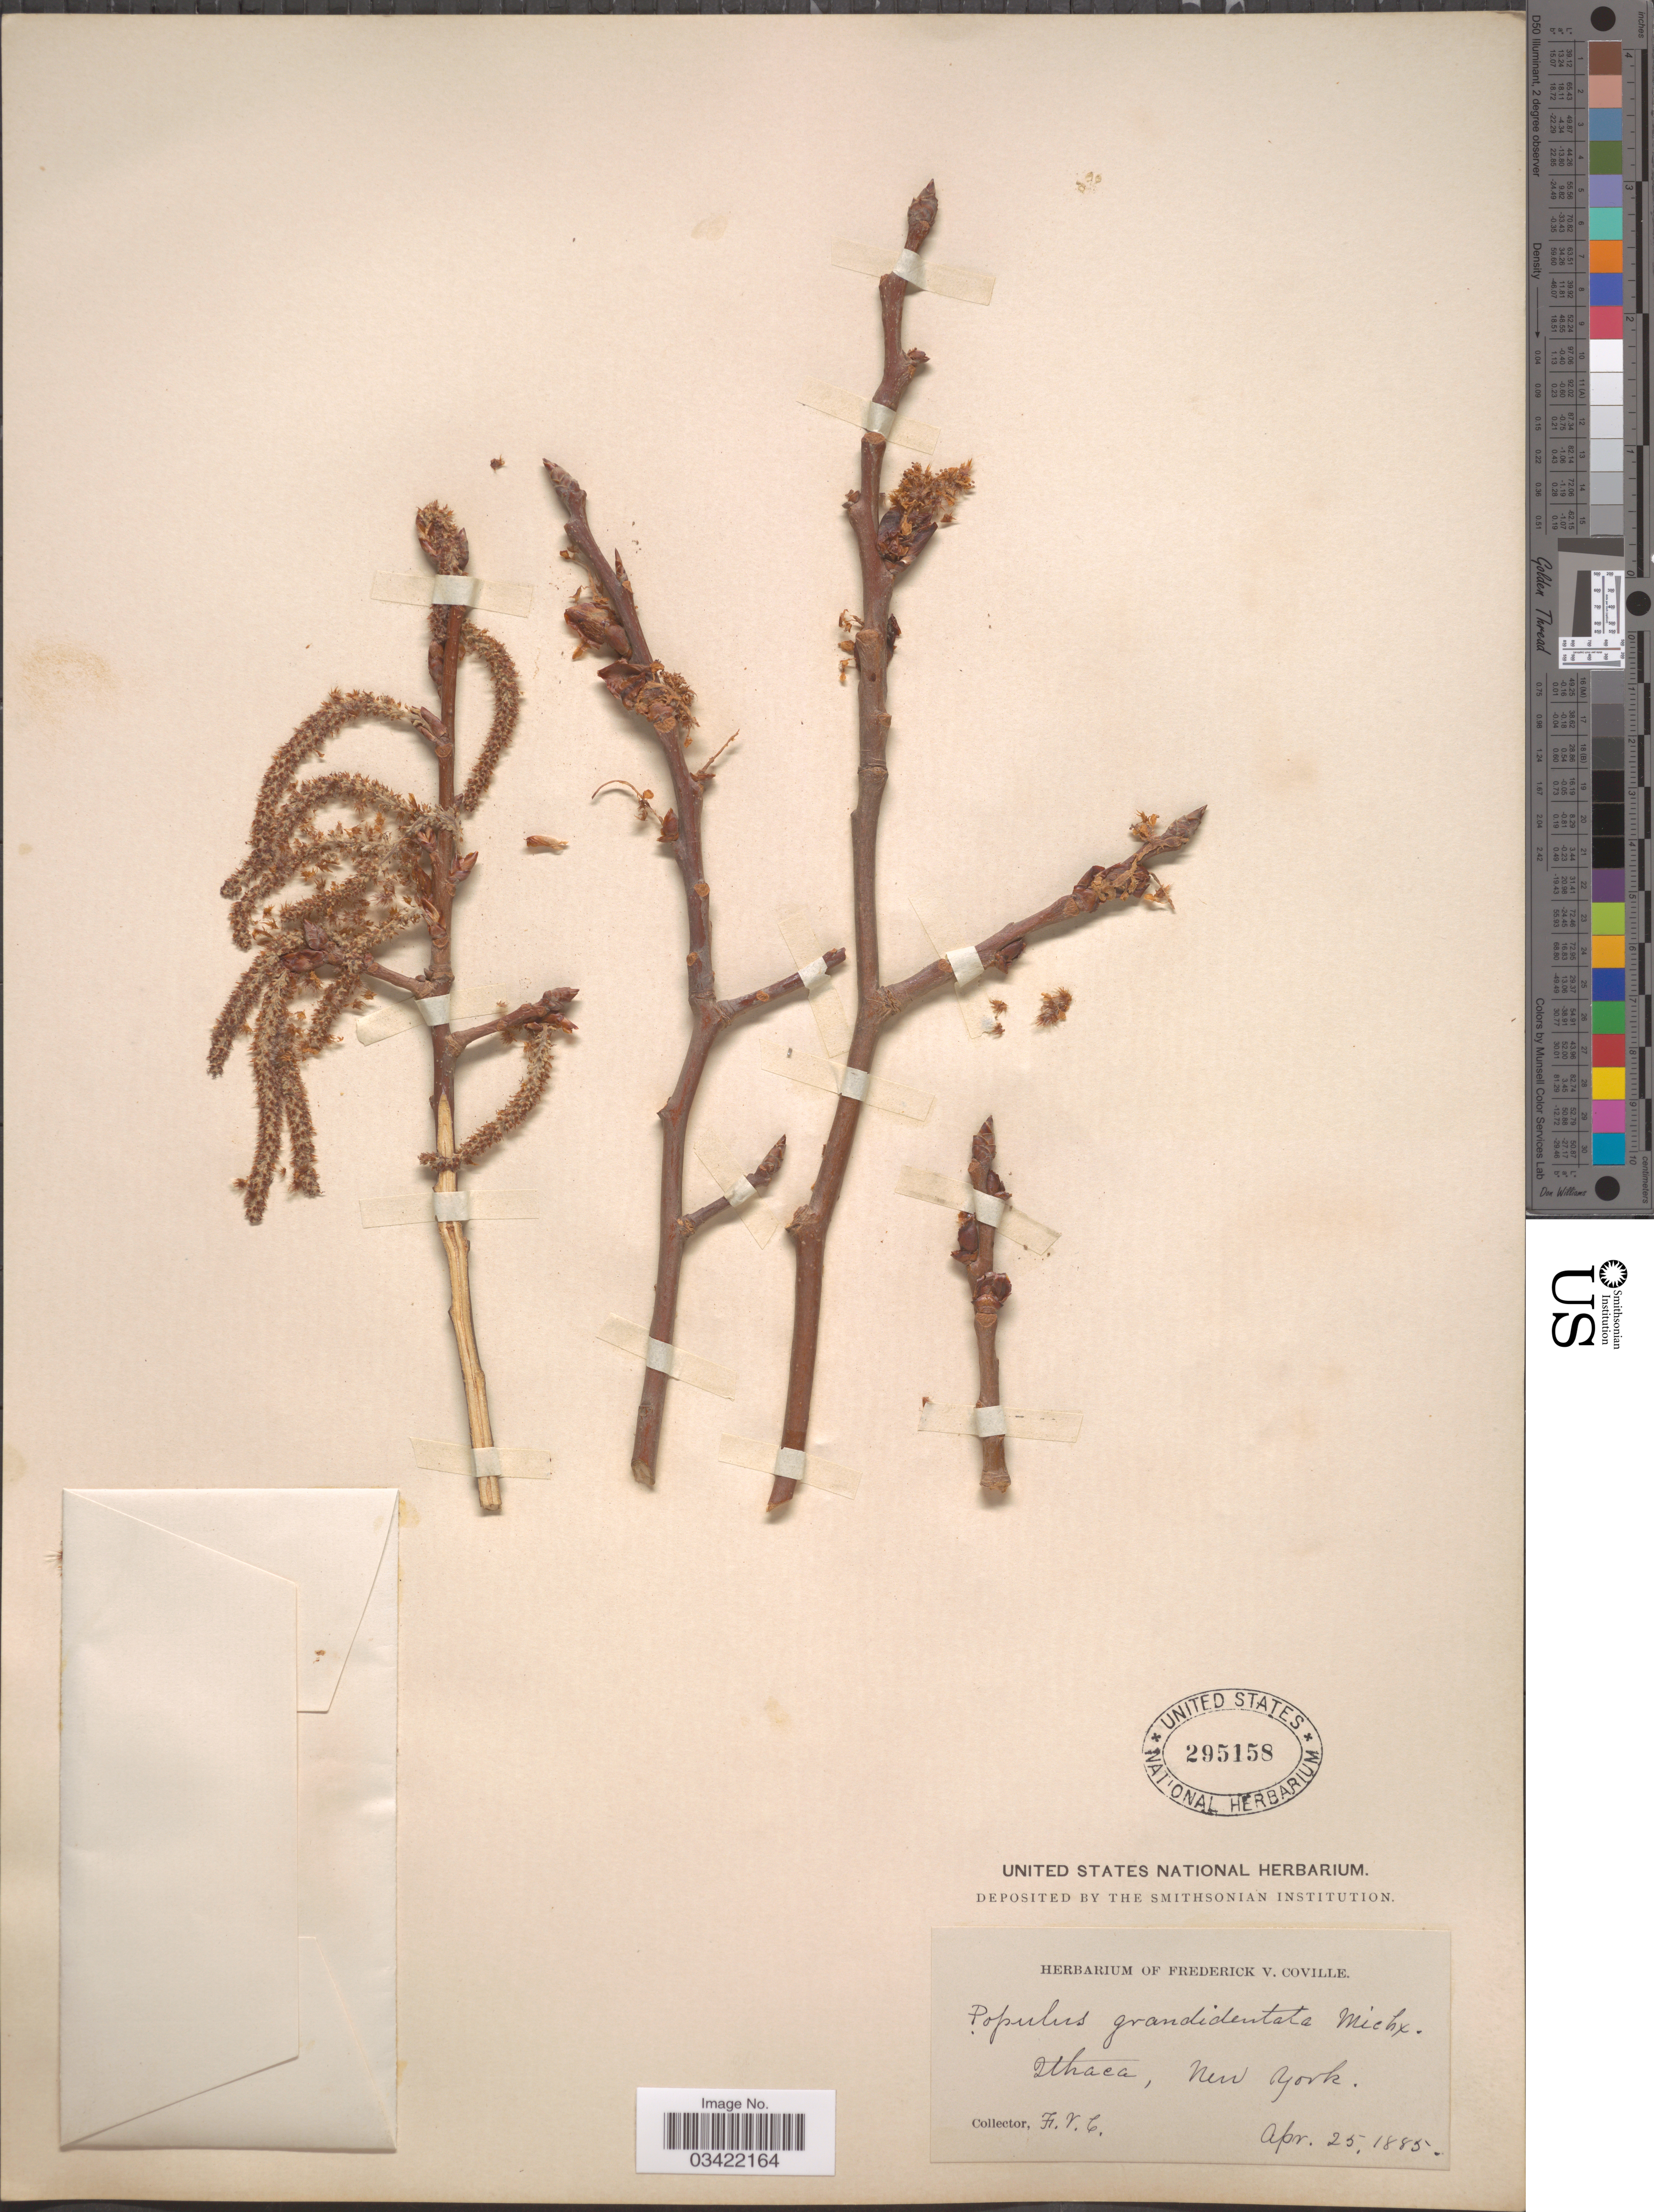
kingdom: Plantae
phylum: Tracheophyta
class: Magnoliopsida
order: Malpighiales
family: Salicaceae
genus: Populus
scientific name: Populus grandidentata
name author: Michx.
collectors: F. V. Coville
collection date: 1885-04-25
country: United States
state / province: New York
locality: Ithaca.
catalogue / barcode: US 295158